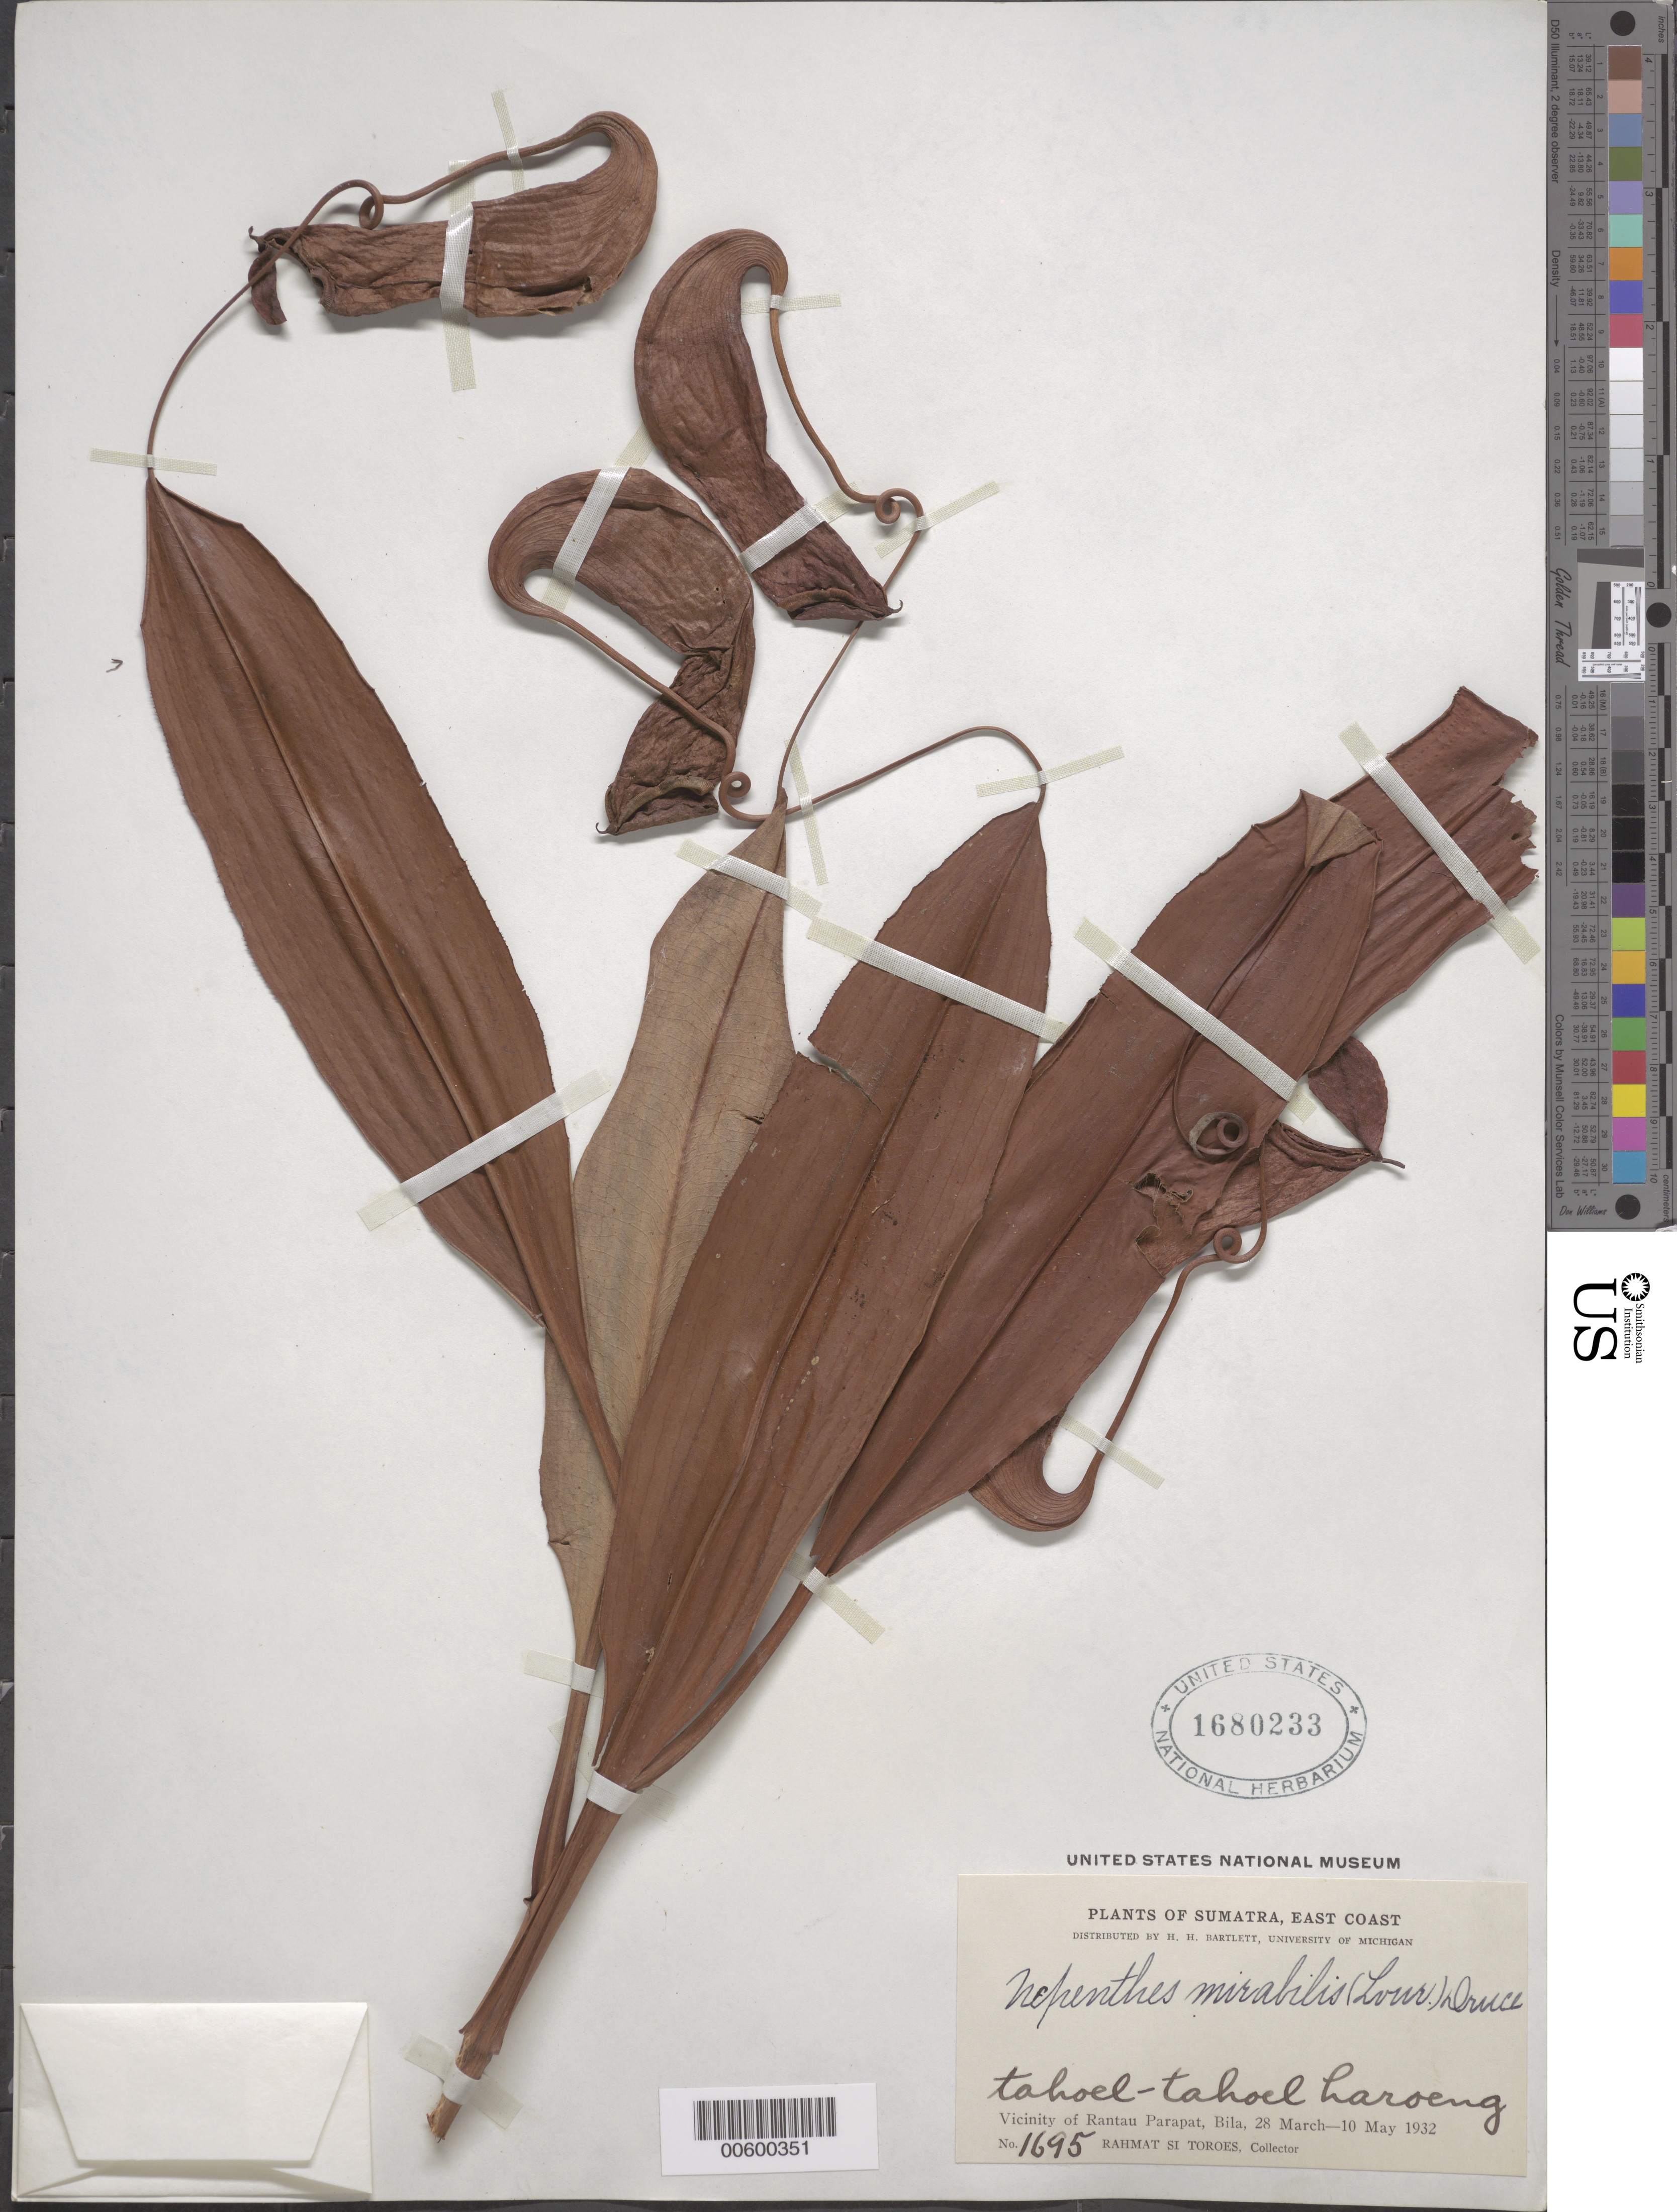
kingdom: Plantae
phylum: Tracheophyta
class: Magnoliopsida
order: Caryophyllales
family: Nepenthaceae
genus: Nepenthes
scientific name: Nepenthes mirabilis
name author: (Lour.) Druce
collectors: Rahmat Si Boeea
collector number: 1695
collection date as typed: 28 Mar 1932 to 10 May 1932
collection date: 1932-03-28/1932-05-10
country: Indonesia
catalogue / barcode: US 1680233